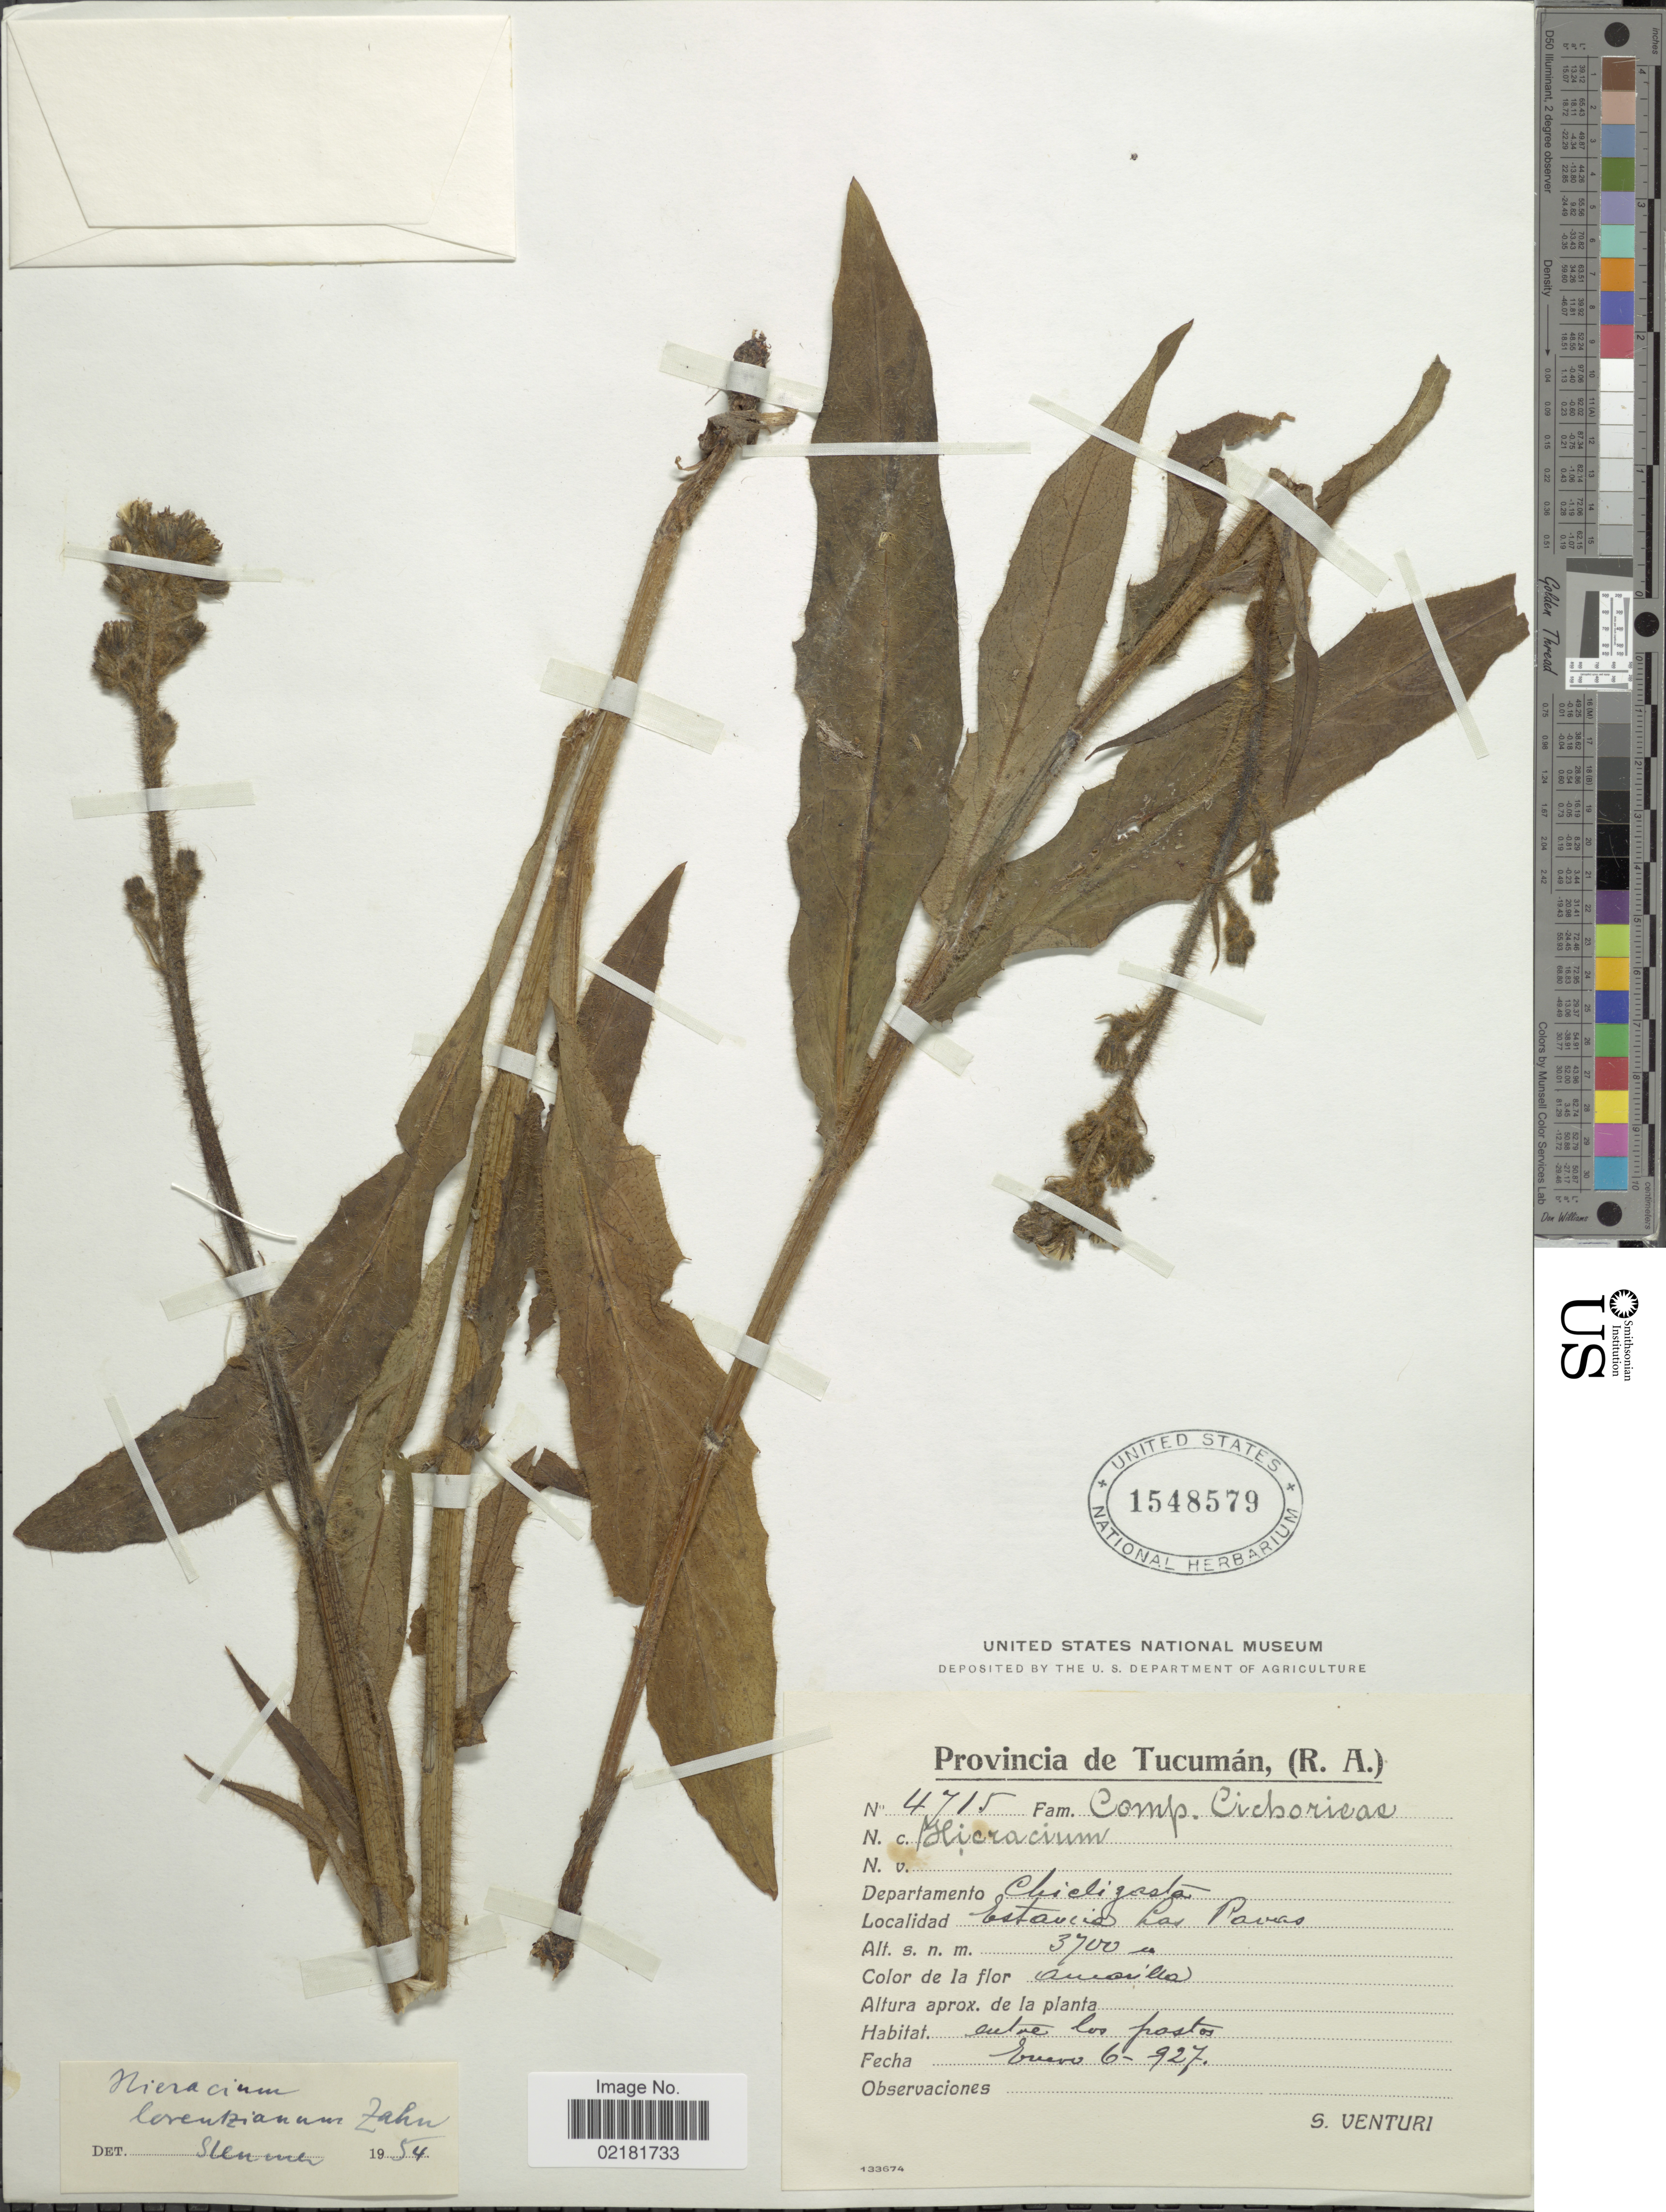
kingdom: Plantae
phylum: Tracheophyta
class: Magnoliopsida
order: Asterales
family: Asteraceae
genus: Hieracium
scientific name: Hieracium lorentzianum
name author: Zahn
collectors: S. Venturi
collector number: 4715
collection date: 1927-01-06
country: Argentina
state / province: Tucuman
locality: (R.A.), Departamento Chicligasta, Estancia Las Pavas.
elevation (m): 3700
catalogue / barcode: US 1548579